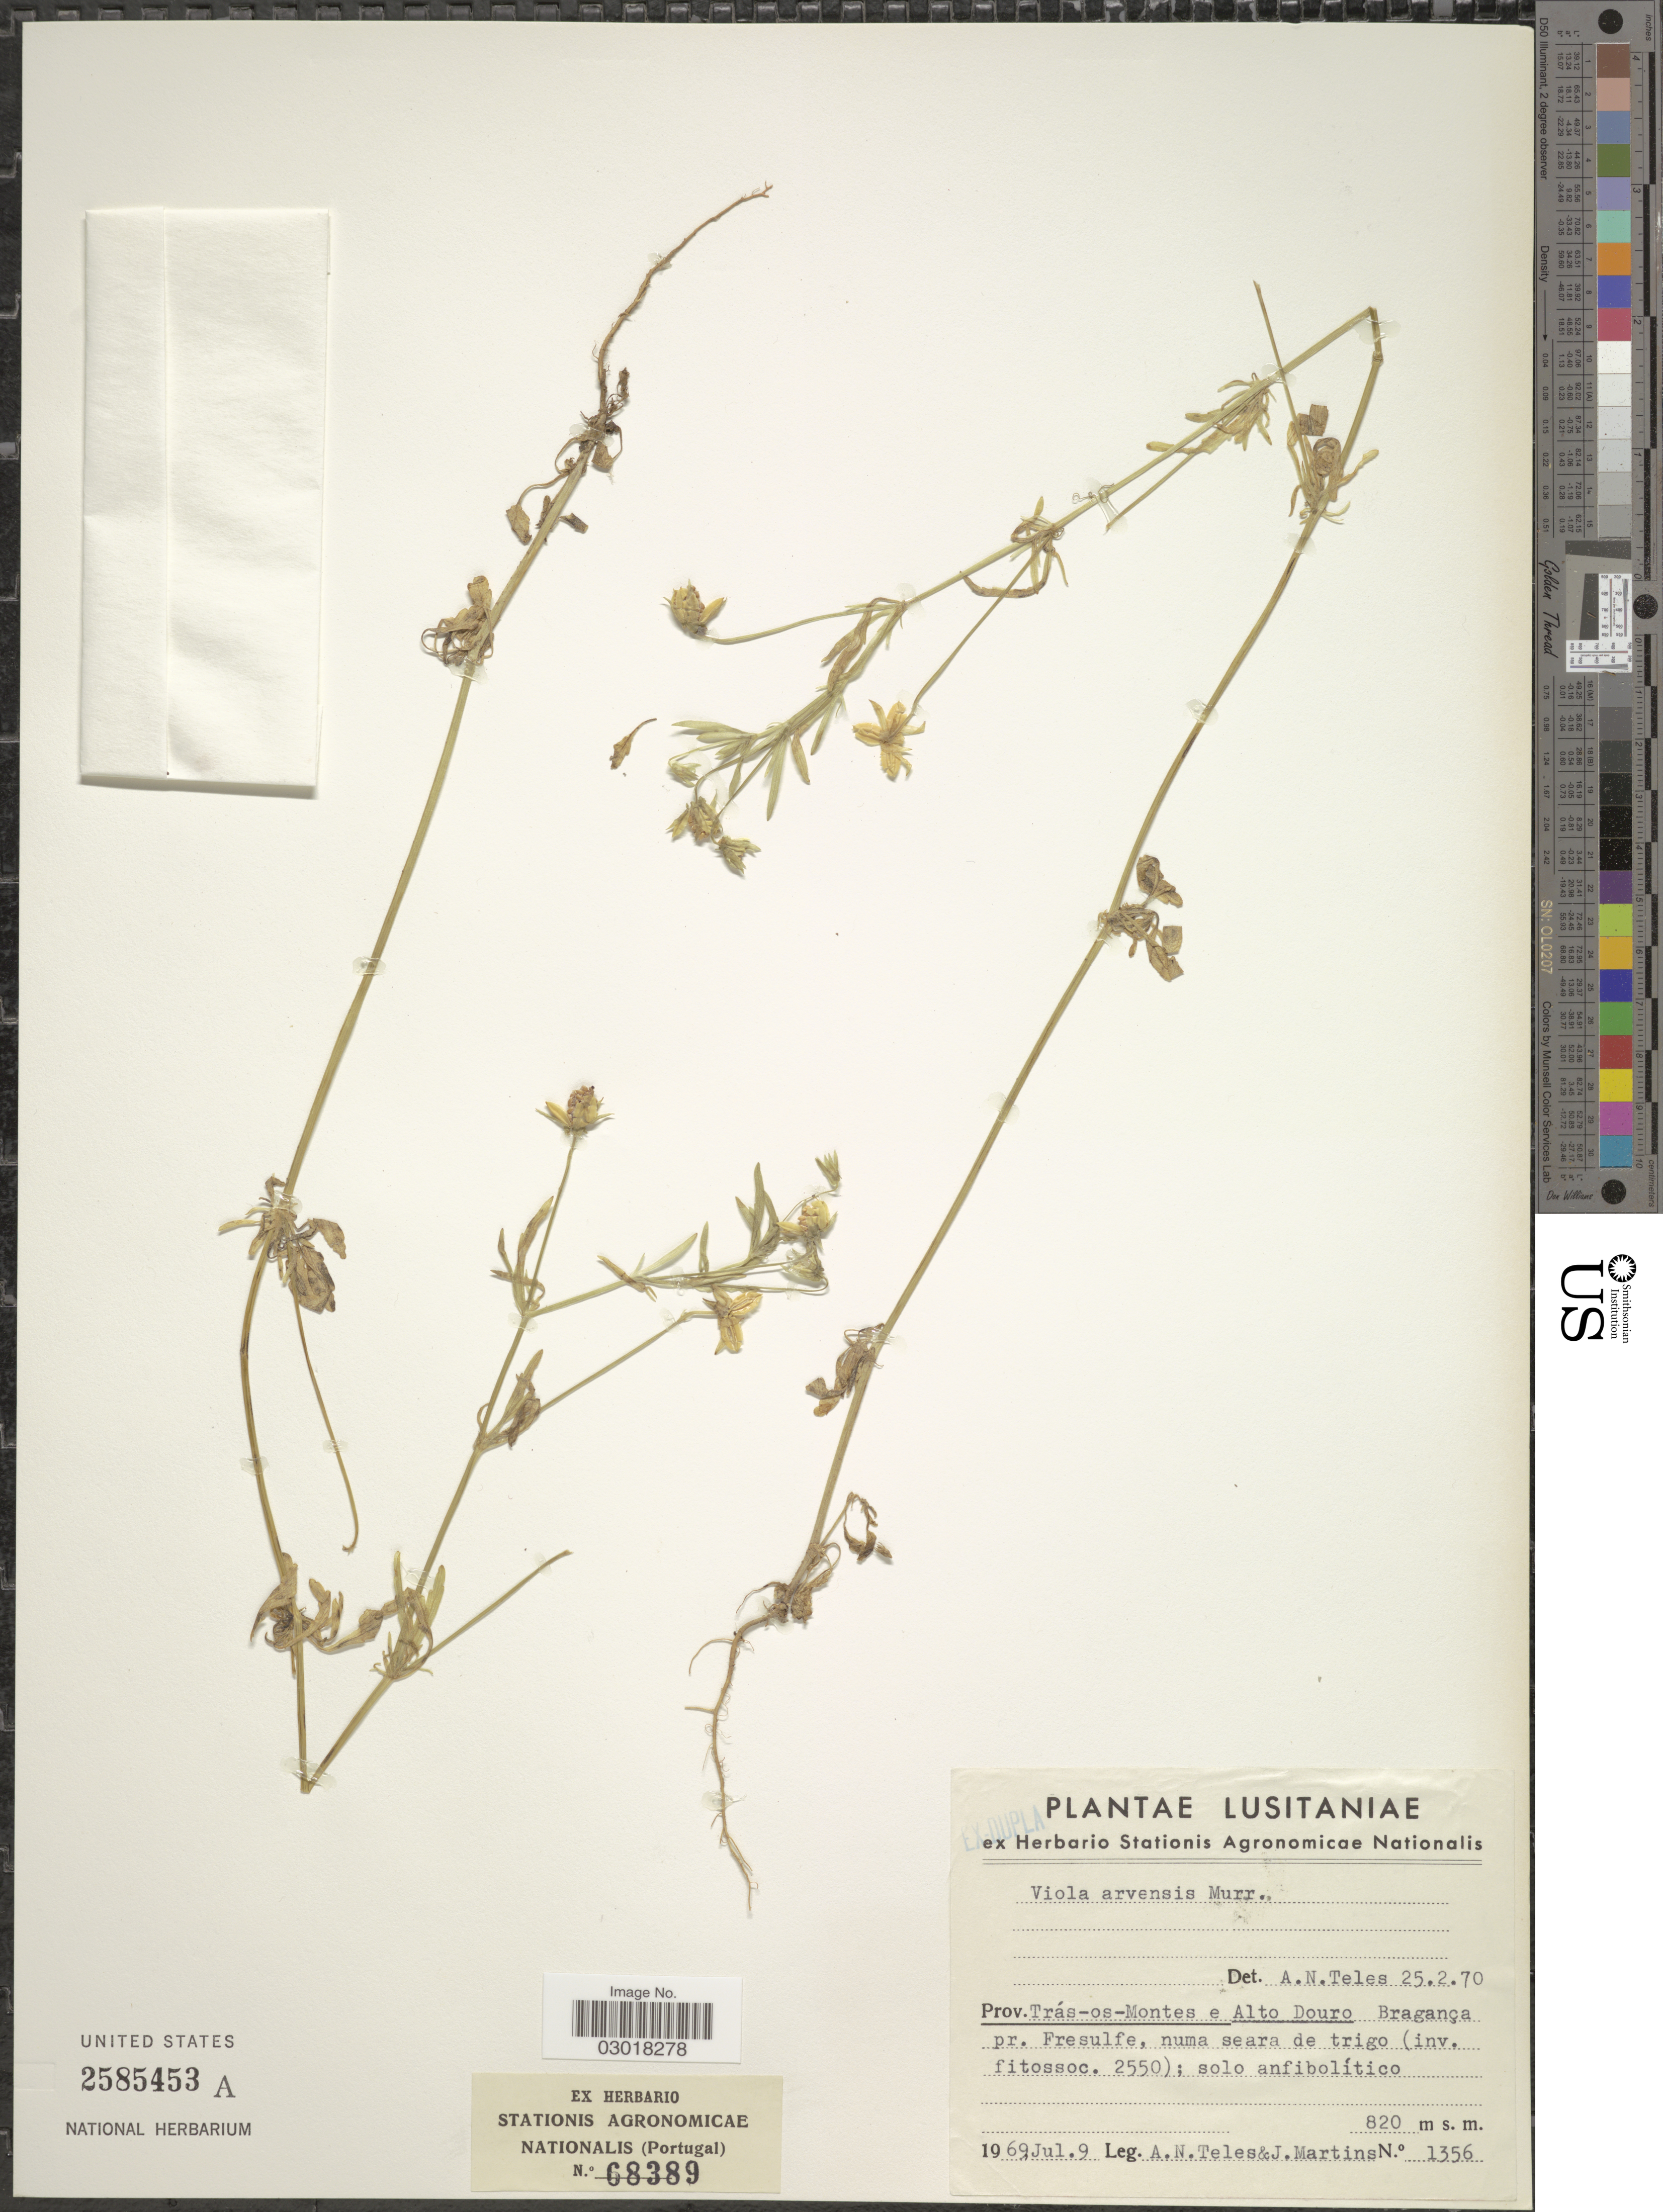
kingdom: Plantae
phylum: Tracheophyta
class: Magnoliopsida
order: Malpighiales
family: Violaceae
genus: Viola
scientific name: Viola arvensis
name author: Murray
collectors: A. Teles & J. Martins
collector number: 1356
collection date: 1969-07-09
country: Portugal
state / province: Braganca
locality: Lustianiae. Prov. Trás-os-Montes e Alto Douro Bragança pr. Fresulfe, numa seara de trigo (inv. fitossoc. 2550).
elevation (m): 820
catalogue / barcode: US 2585453A